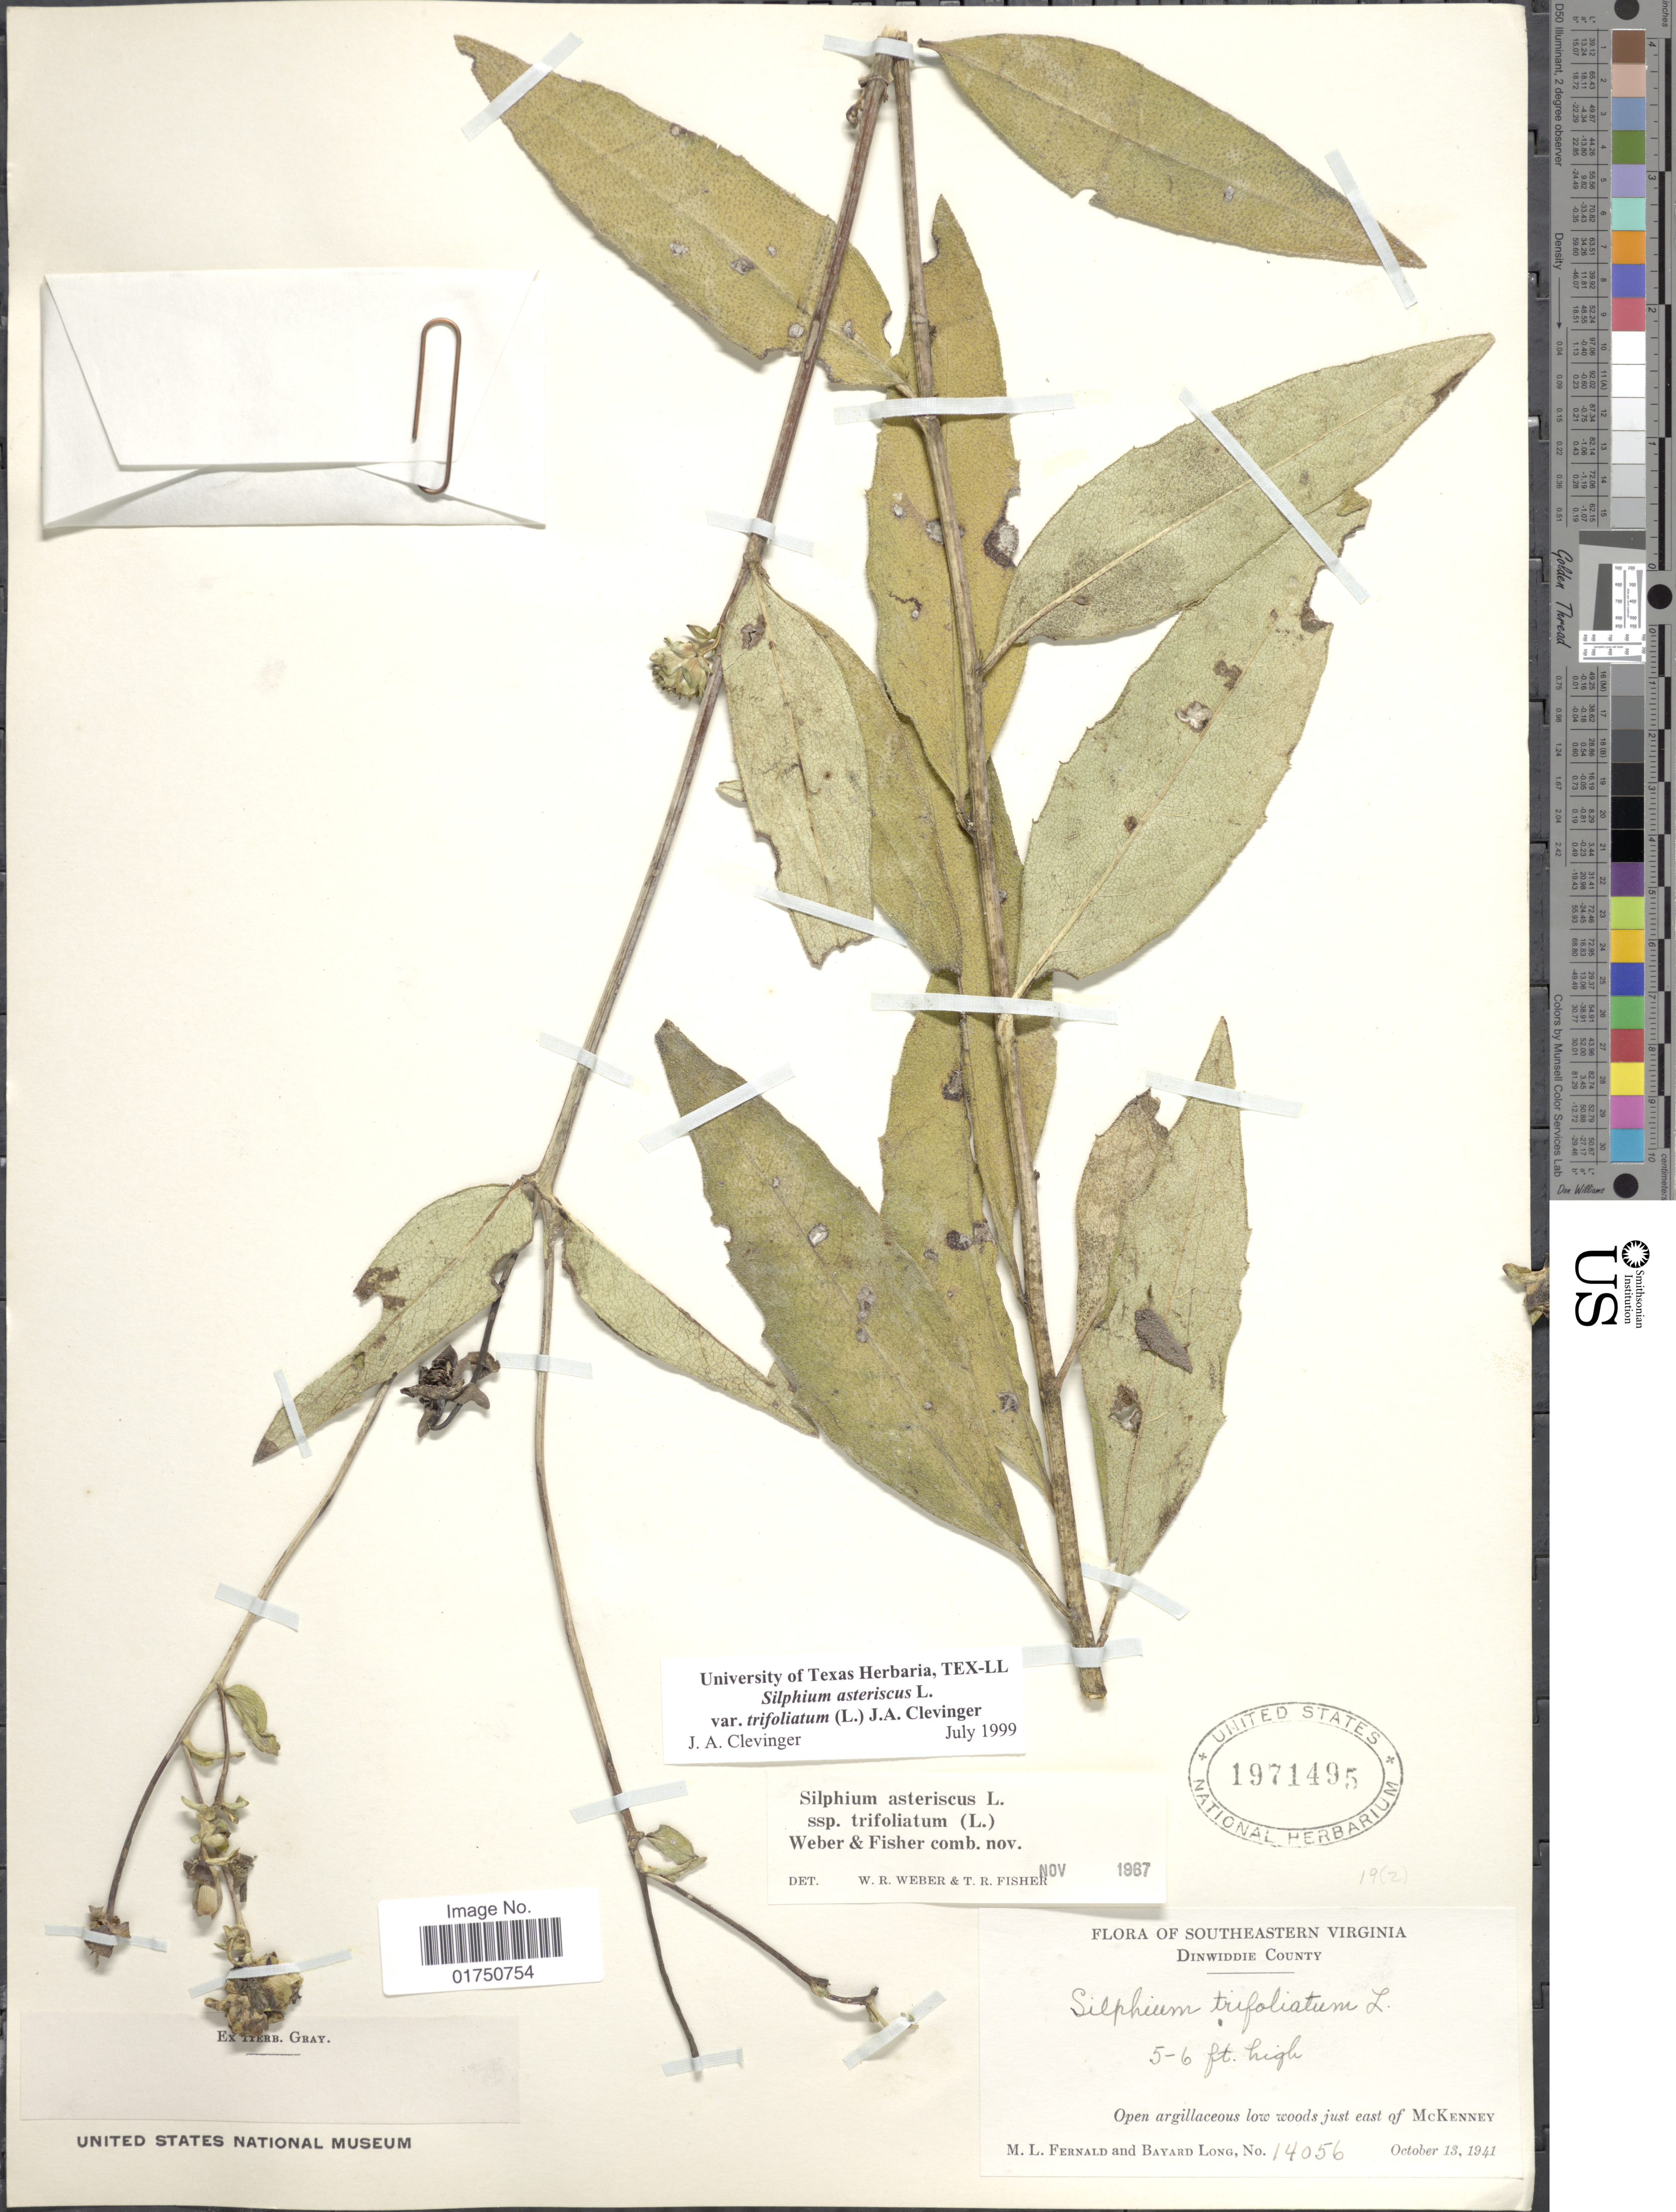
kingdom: Plantae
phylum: Tracheophyta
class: Magnoliopsida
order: Asterales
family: Asteraceae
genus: Silphium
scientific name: Silphium asteriscus var. trifoliatum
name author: (L.) Clevinger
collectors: M. L. Fernald & B. Long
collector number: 14056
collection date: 1941-10-13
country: United States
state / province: Virginia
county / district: Dinwiddie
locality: Southeastern Virginia. Dinwiddie County. Open argillaceous low woods just east of McKenney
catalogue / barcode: US 1971495